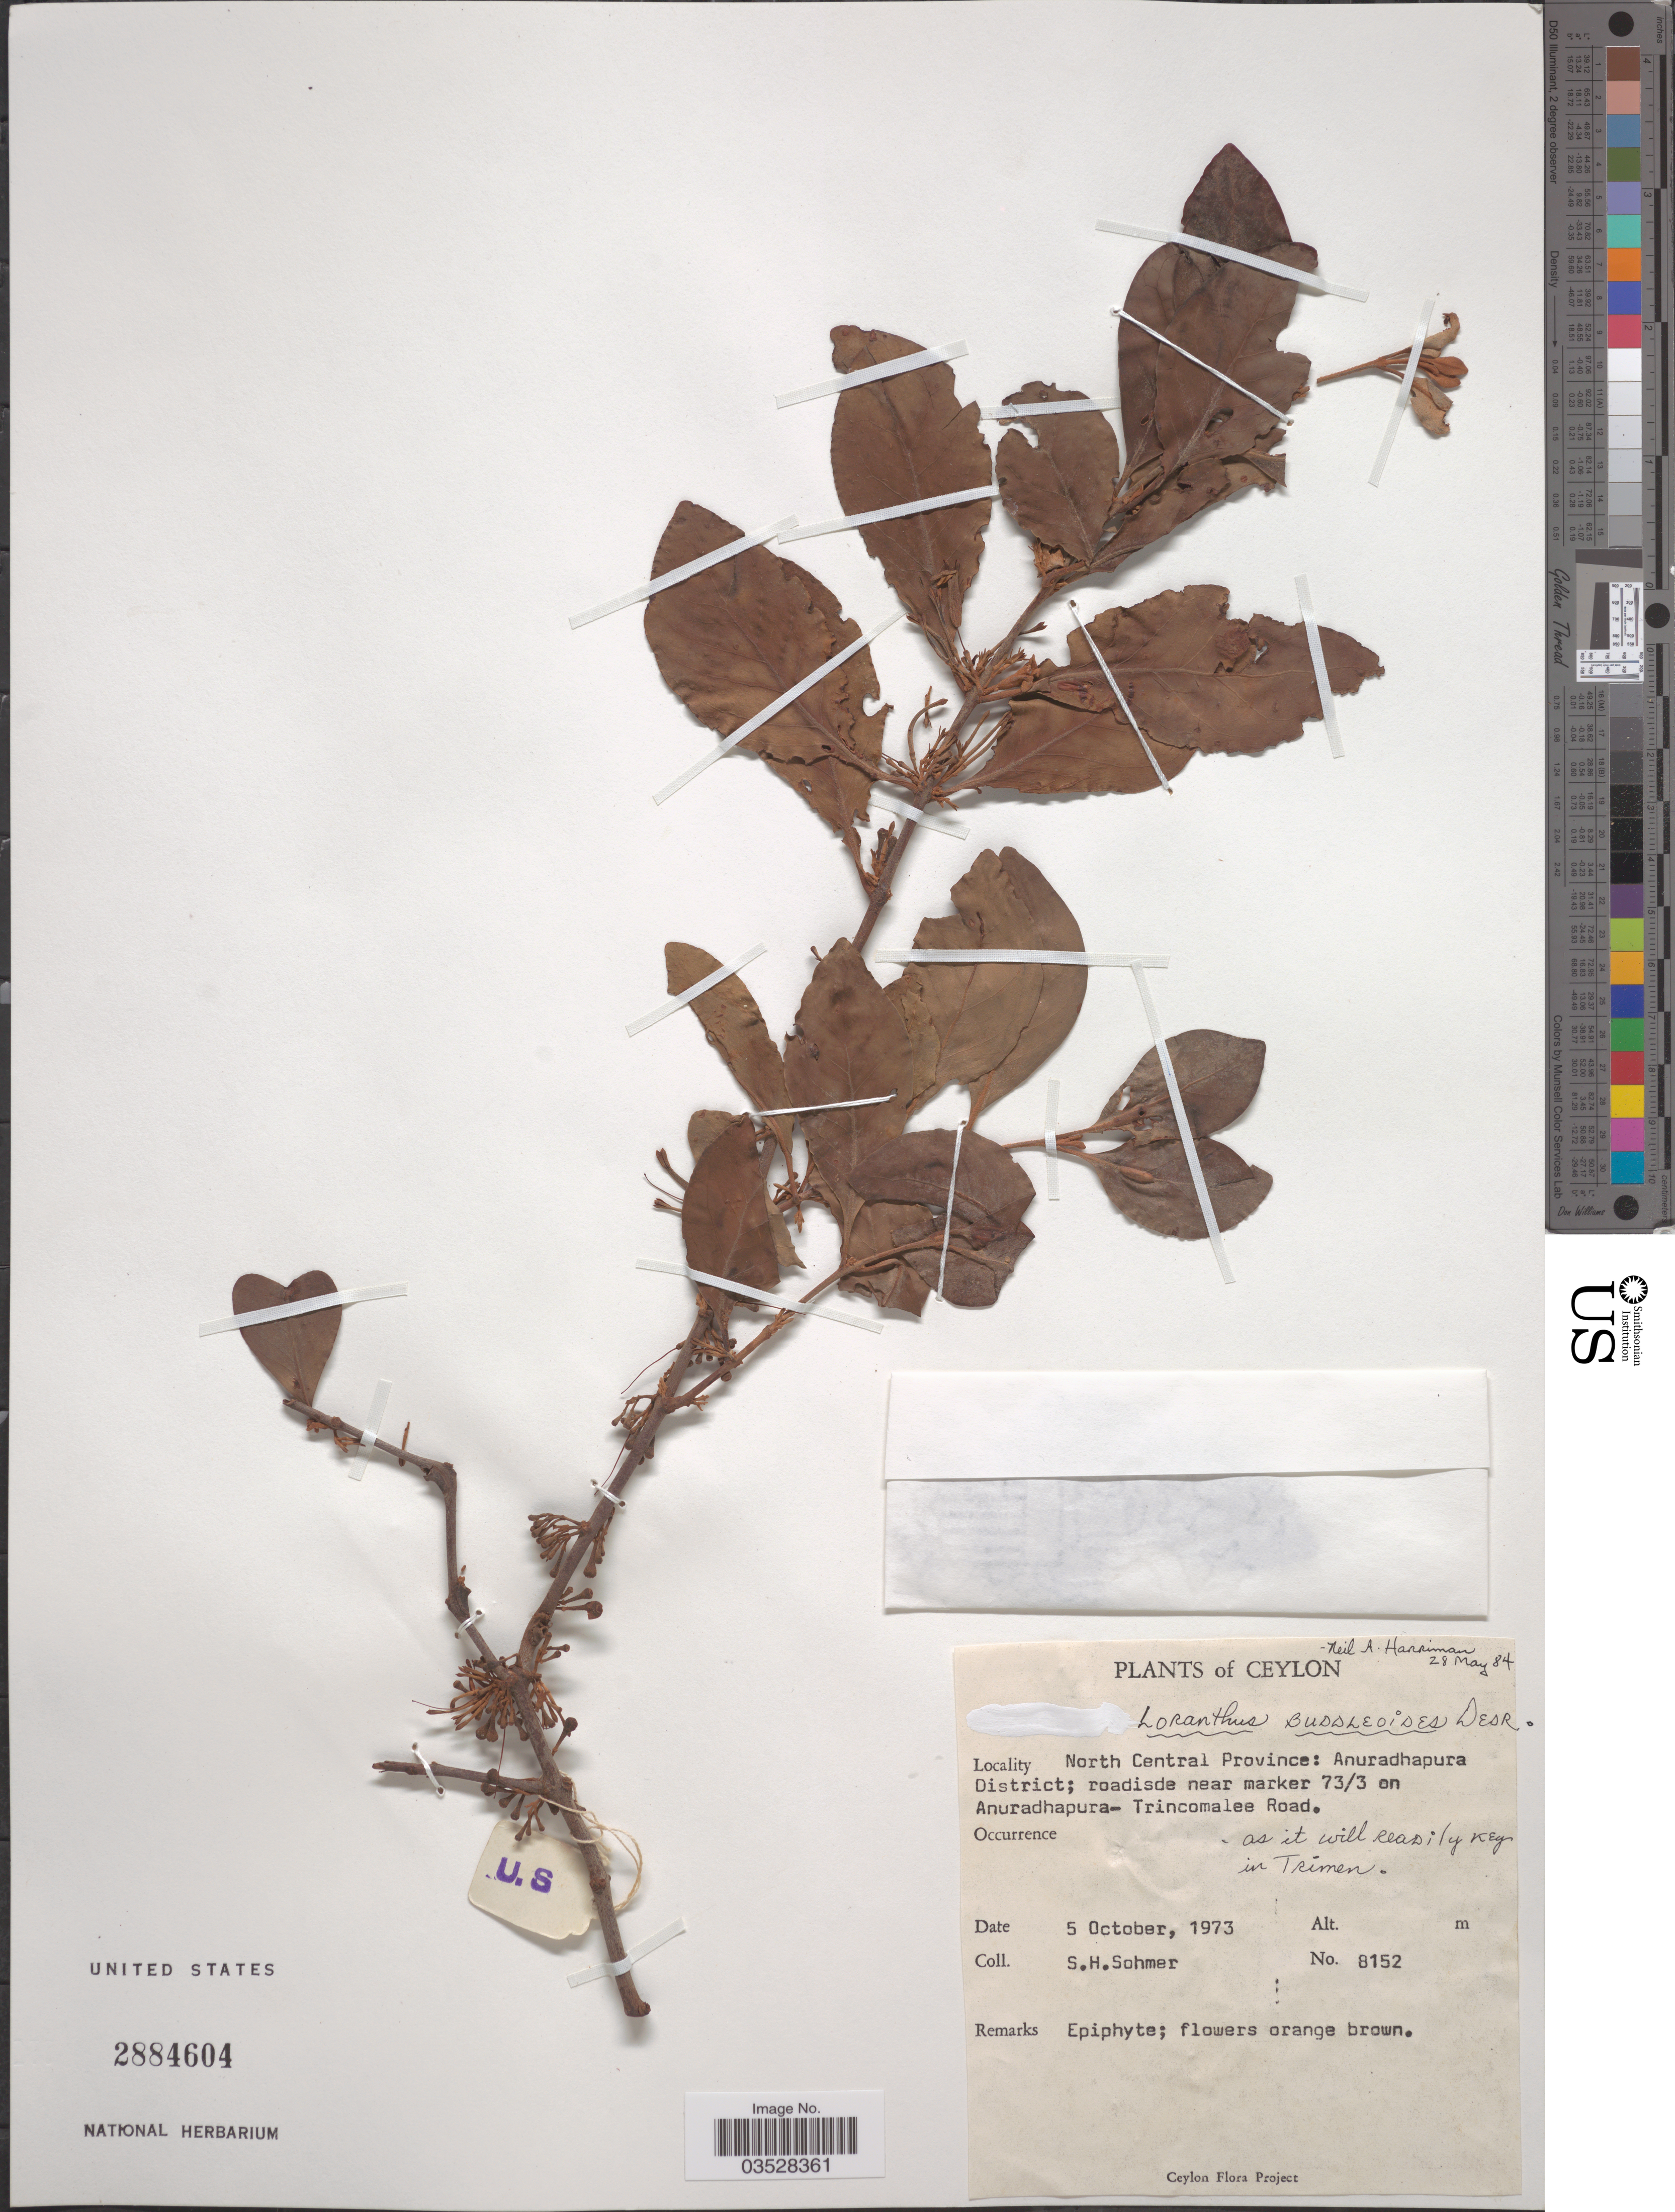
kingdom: Plantae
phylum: Tracheophyta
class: Magnoliopsida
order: Santalales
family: Loranthaceae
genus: Loranthus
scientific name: Loranthus buddleioides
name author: Desr.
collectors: S. H. Sohmer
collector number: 8152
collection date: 1973-10-05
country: Sri Lanka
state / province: North Central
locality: Ceylon. Anuradhapura District; roadisde near marker 73/3 on Anuradhapura-Trincomalee Road.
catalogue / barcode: US 2884604